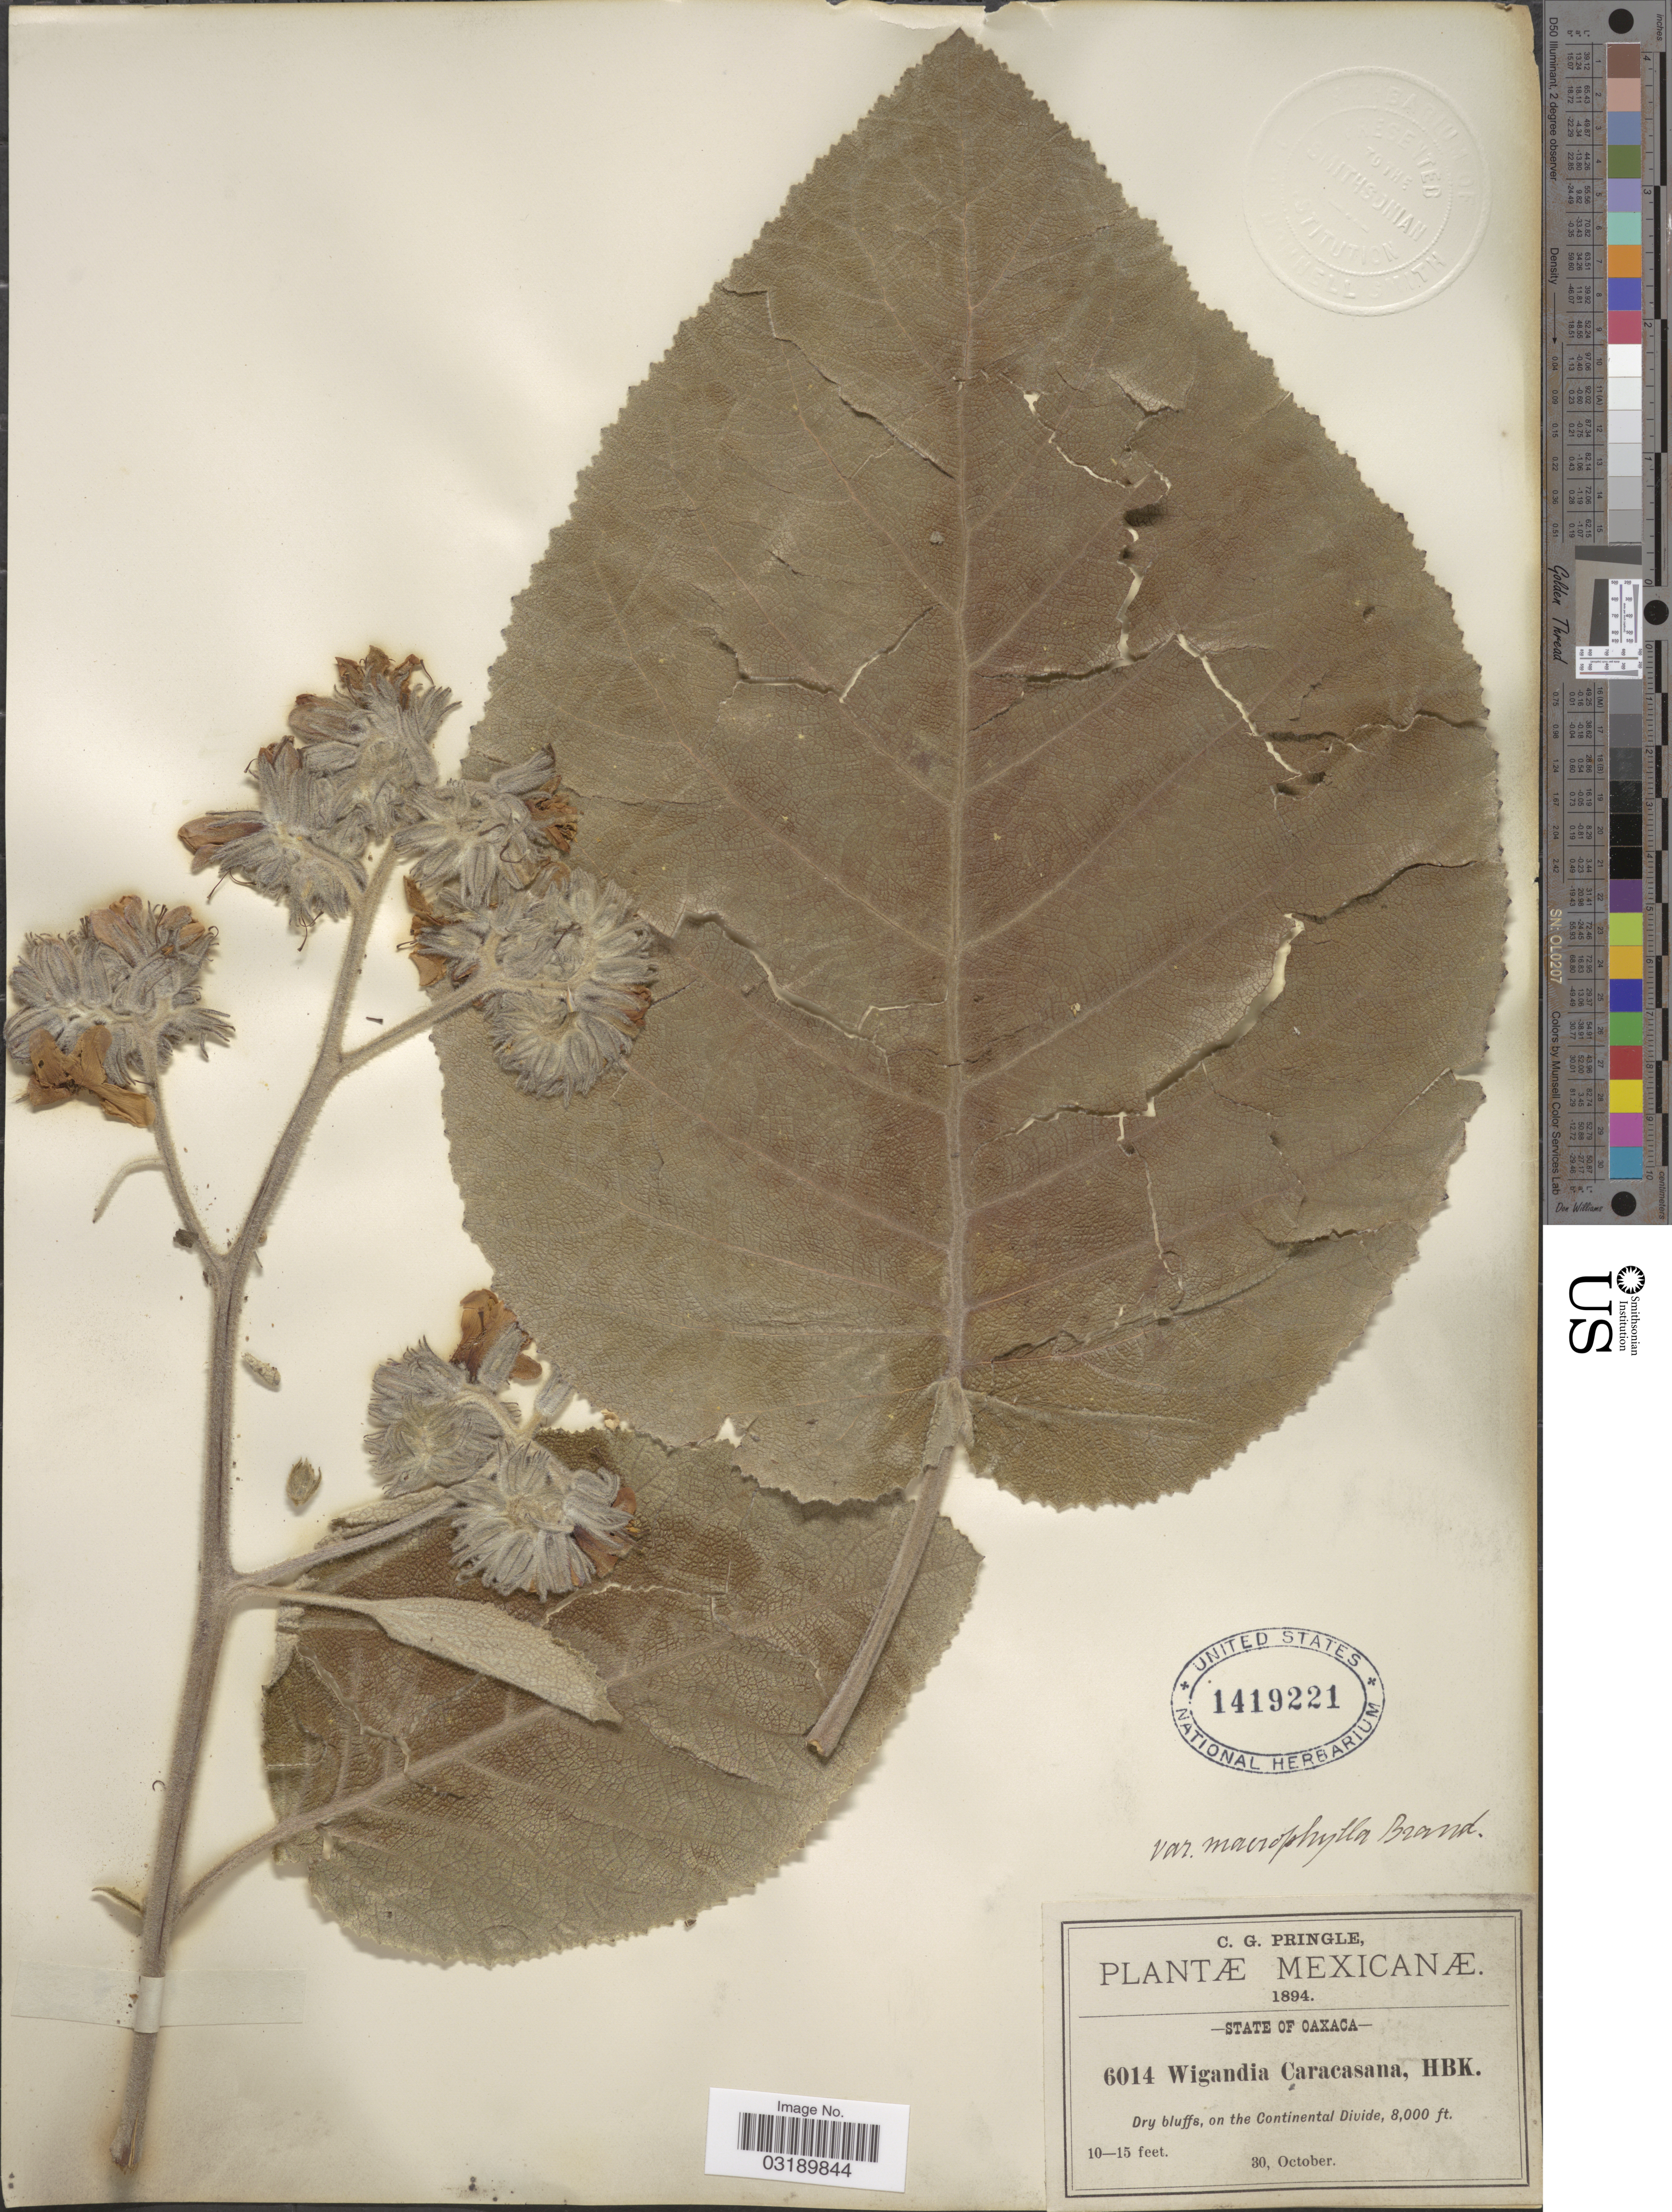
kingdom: Plantae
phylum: Tracheophyta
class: Magnoliopsida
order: Boraginales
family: Namaceae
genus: Wigandia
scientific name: Wigandia caracasana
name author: Kunth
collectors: C. G. Pringle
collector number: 6014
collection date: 1894-10-30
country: Mexico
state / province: Oaxaca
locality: On the Continental Divide.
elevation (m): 2438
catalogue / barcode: US 1419221